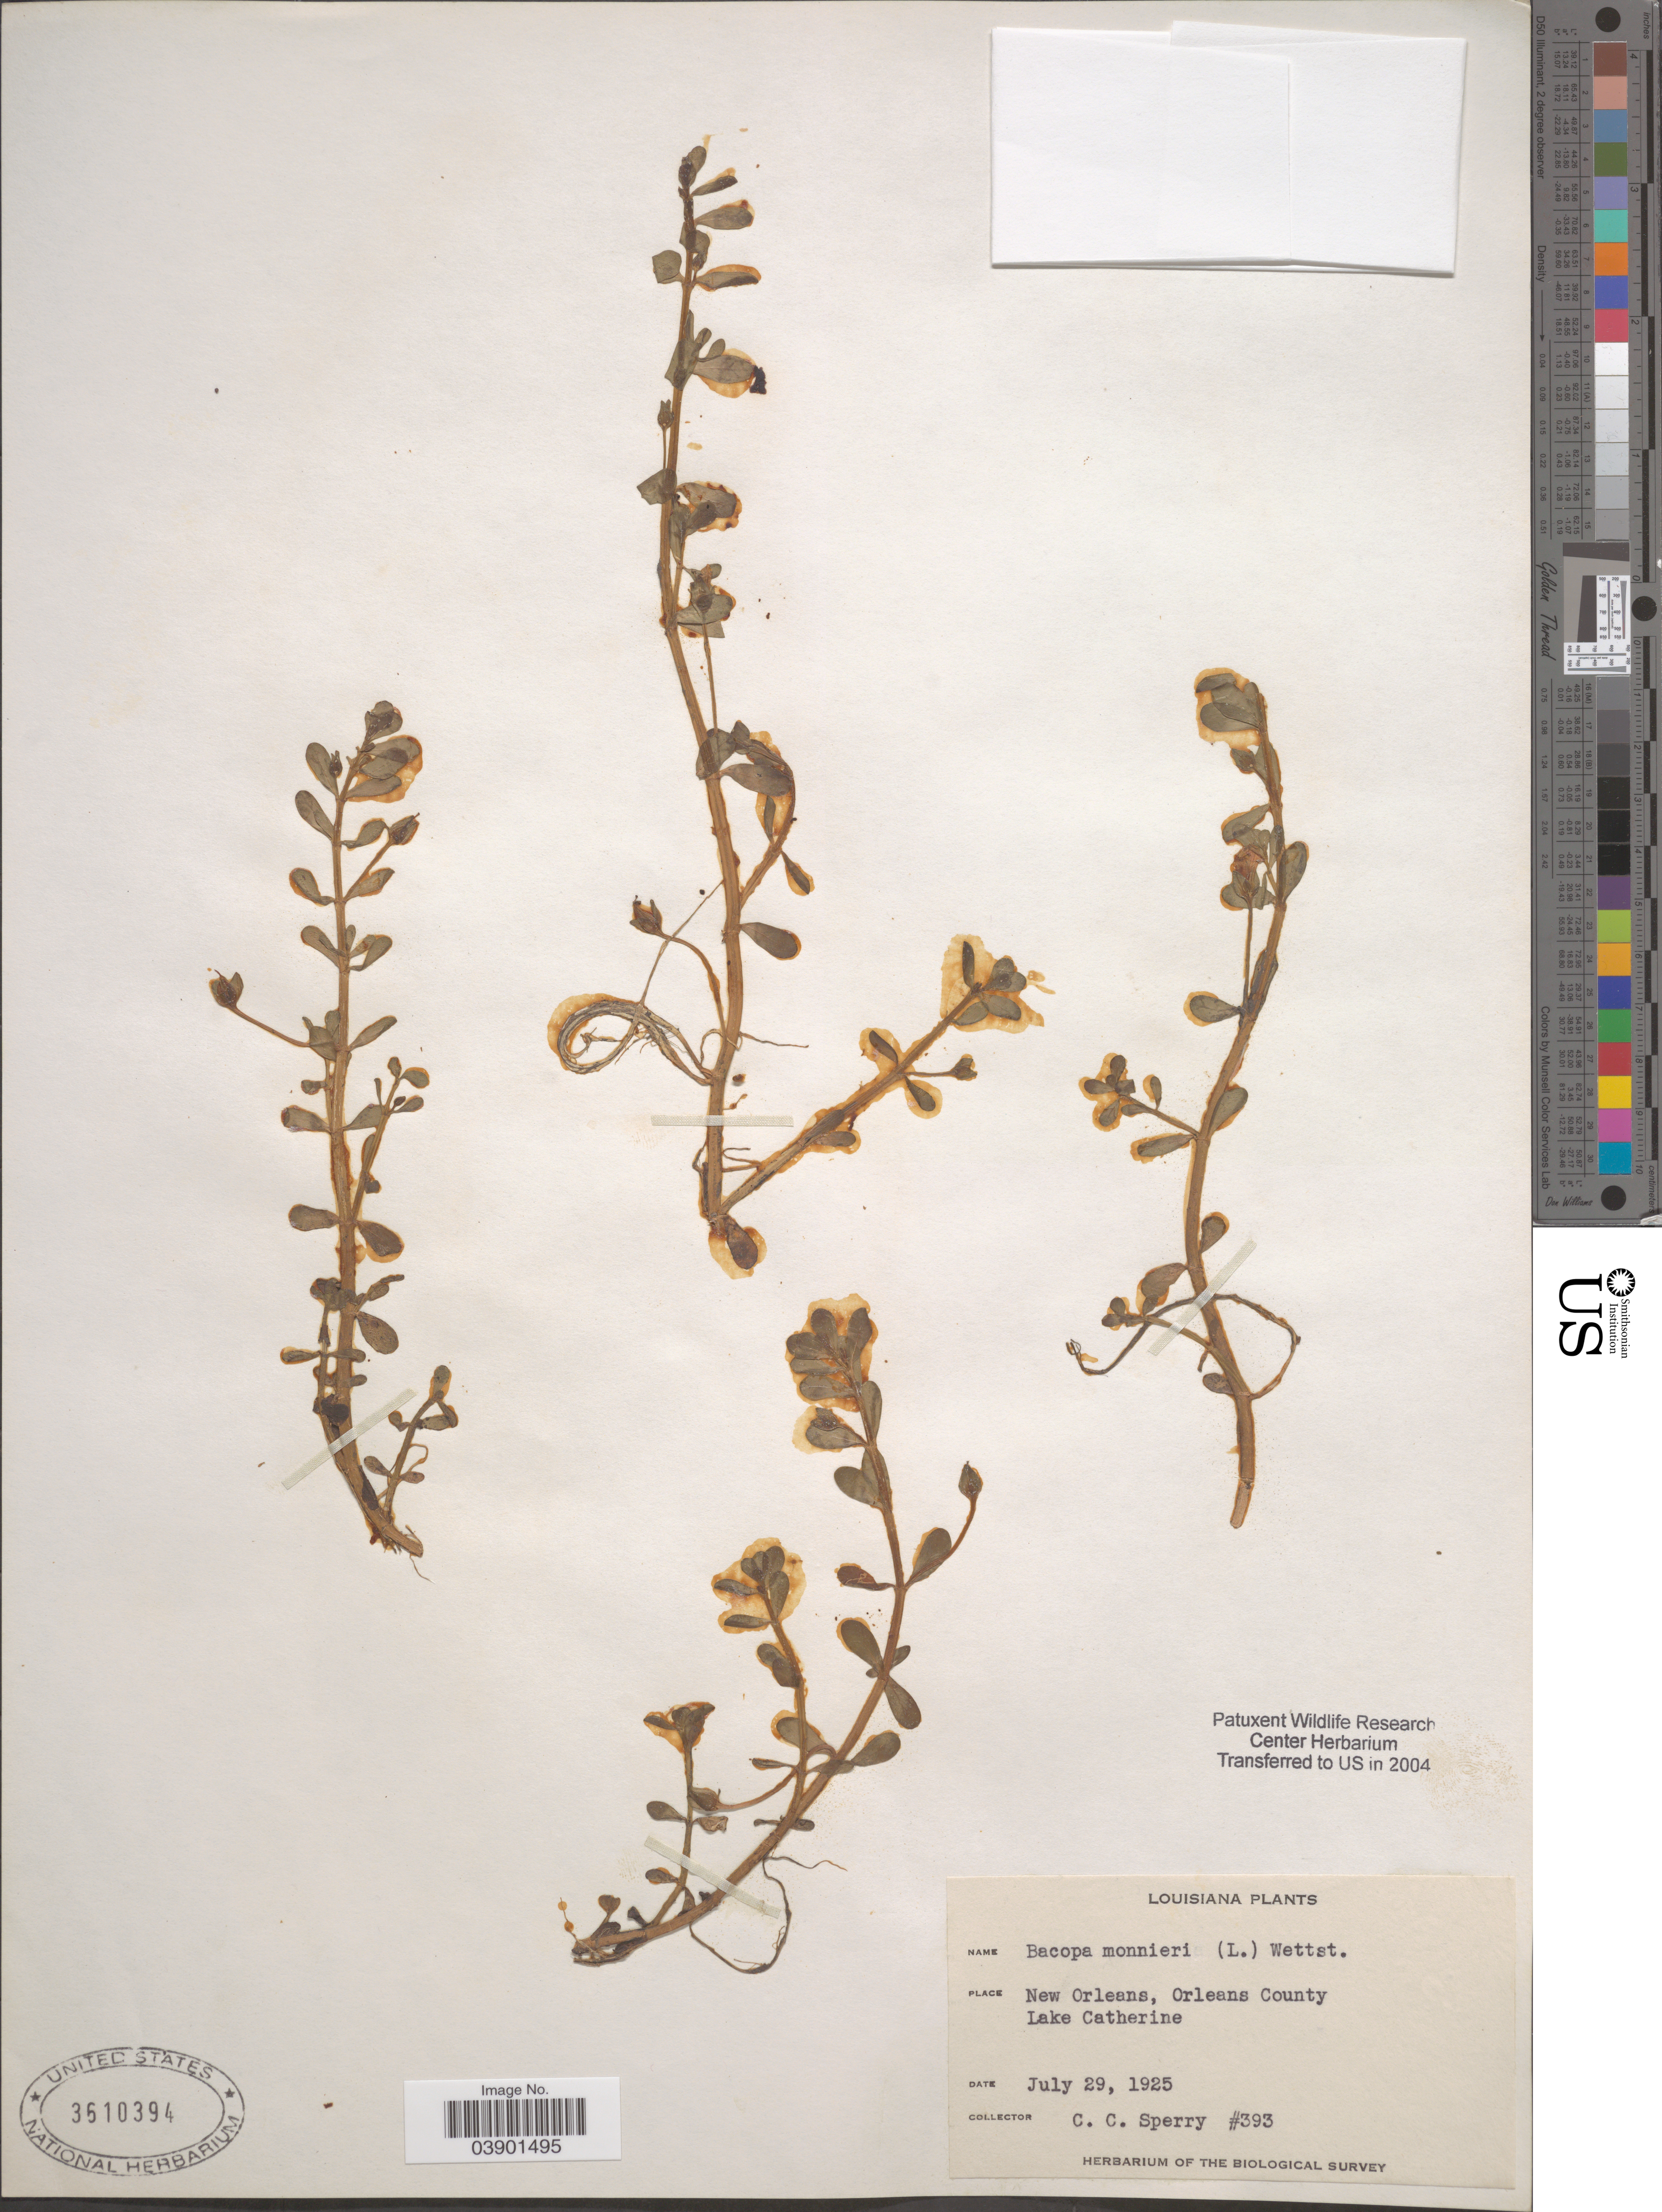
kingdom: Plantae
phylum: Tracheophyta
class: Magnoliopsida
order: Lamiales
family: Plantaginaceae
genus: Bacopa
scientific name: Bacopa monnieri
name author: (L.) Pennell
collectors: C. C. Sperry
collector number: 393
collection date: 1925-07-29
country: United States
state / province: Louisiana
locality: New Orleans, Orleans County. Lake Catherine.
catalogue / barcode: US 3610394